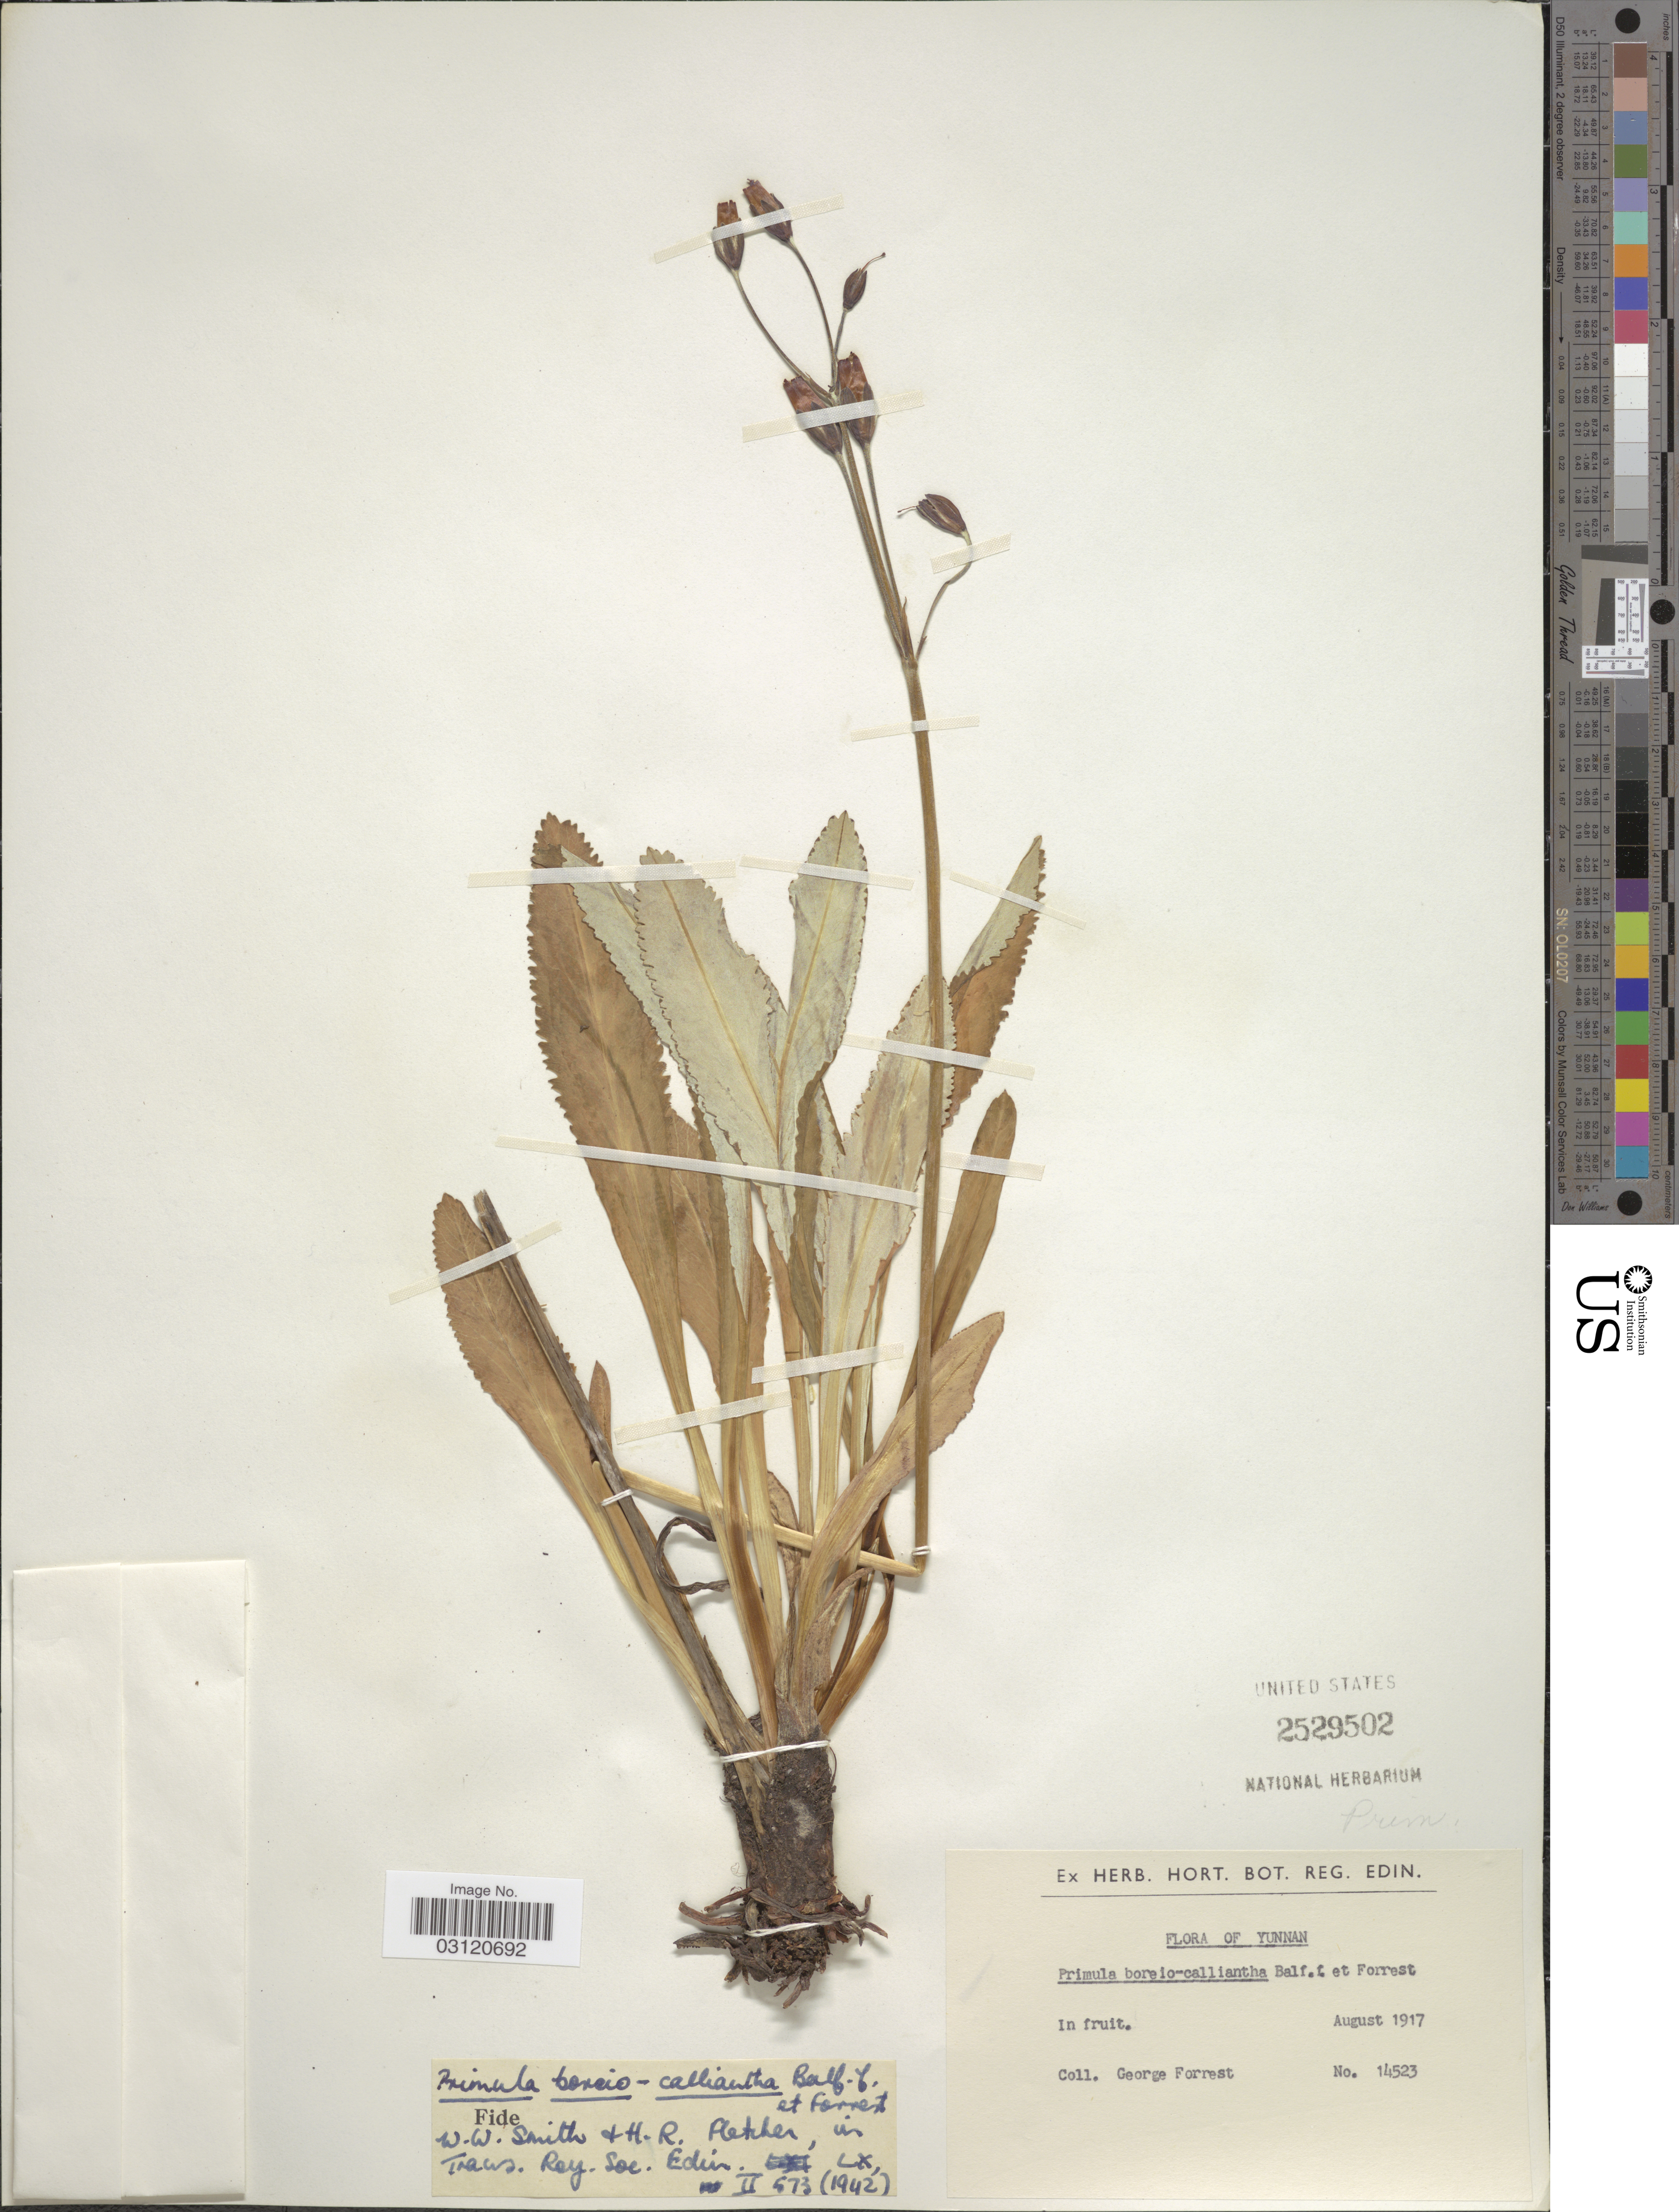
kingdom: Plantae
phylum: Tracheophyta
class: Magnoliopsida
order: Ericales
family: Primulaceae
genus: Primula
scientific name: Primula boreiocalliantha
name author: Balf. f. & Forrest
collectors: G. Forrest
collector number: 14523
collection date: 1917-08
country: China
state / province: Yunnan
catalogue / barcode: US 2529502